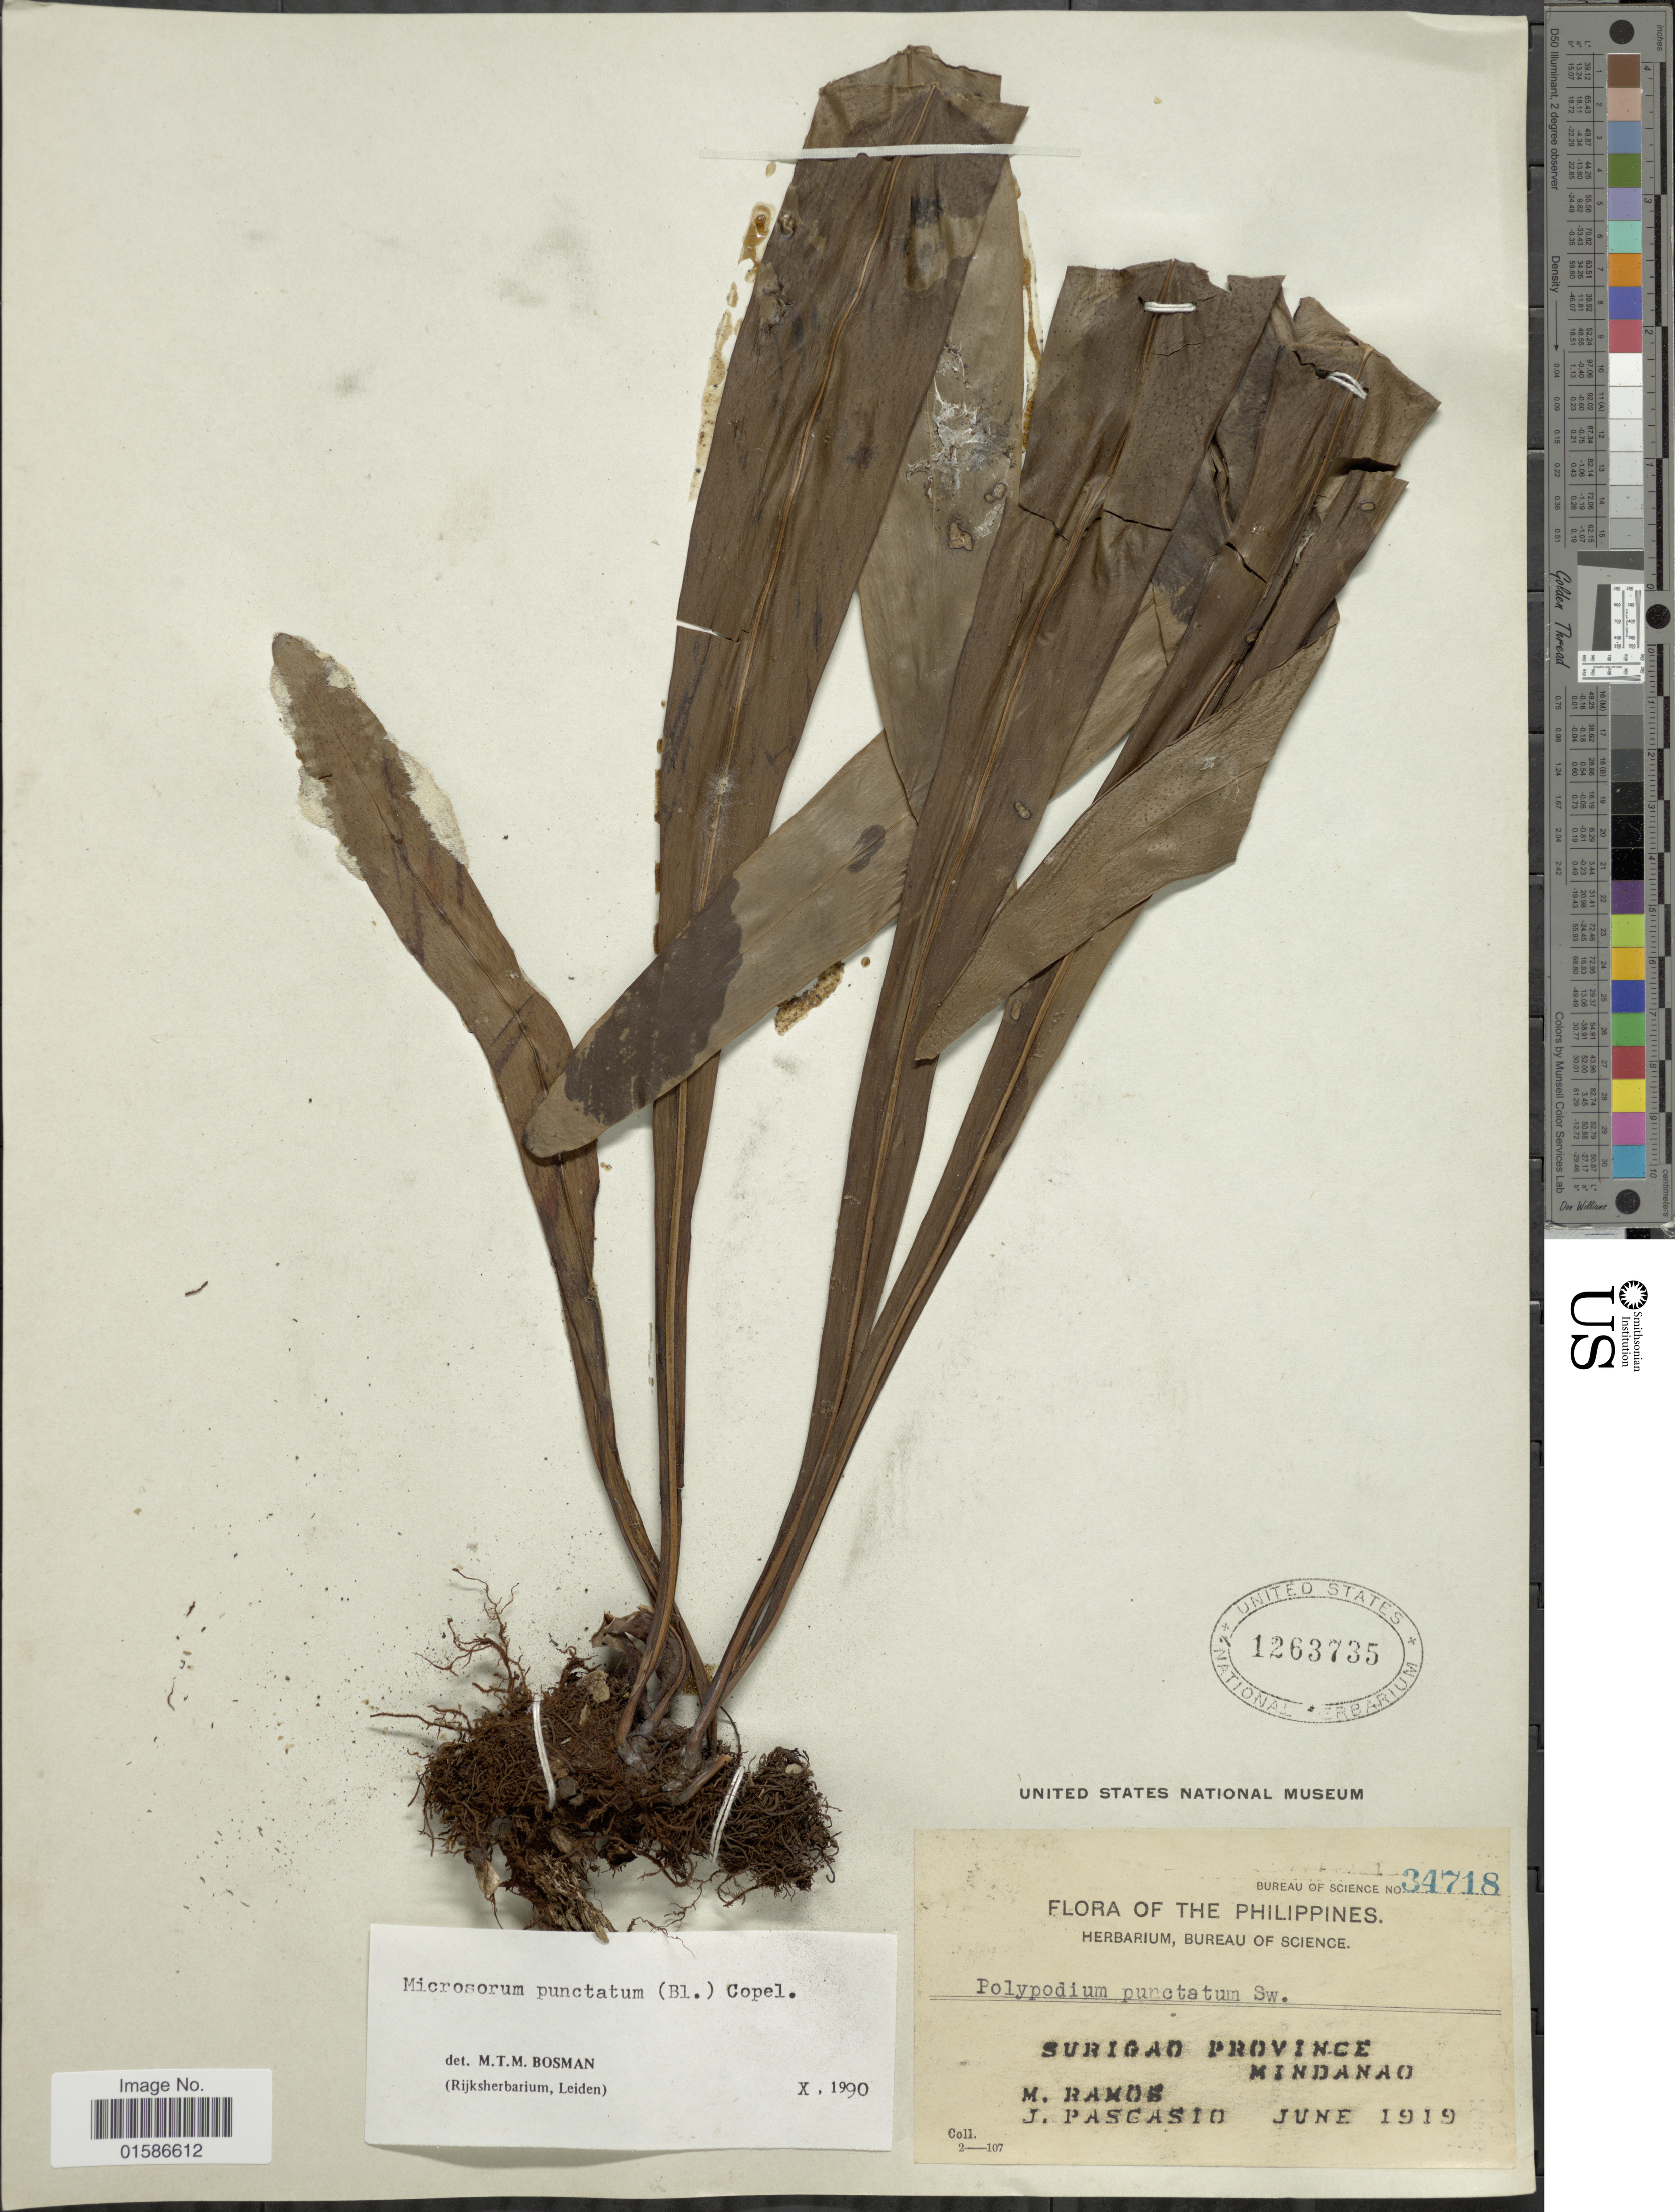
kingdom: Plantae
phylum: Tracheophyta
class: Polypodiopsida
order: Polypodiales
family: Polypodiaceae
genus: Microsorum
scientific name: Microsorum punctatum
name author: (L.) Copel.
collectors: M. Ramos & J. Pasgasio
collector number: Bureau of Science 34718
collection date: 1919-06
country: Philippines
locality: Surigao province, Mindanoa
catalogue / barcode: US 1263735